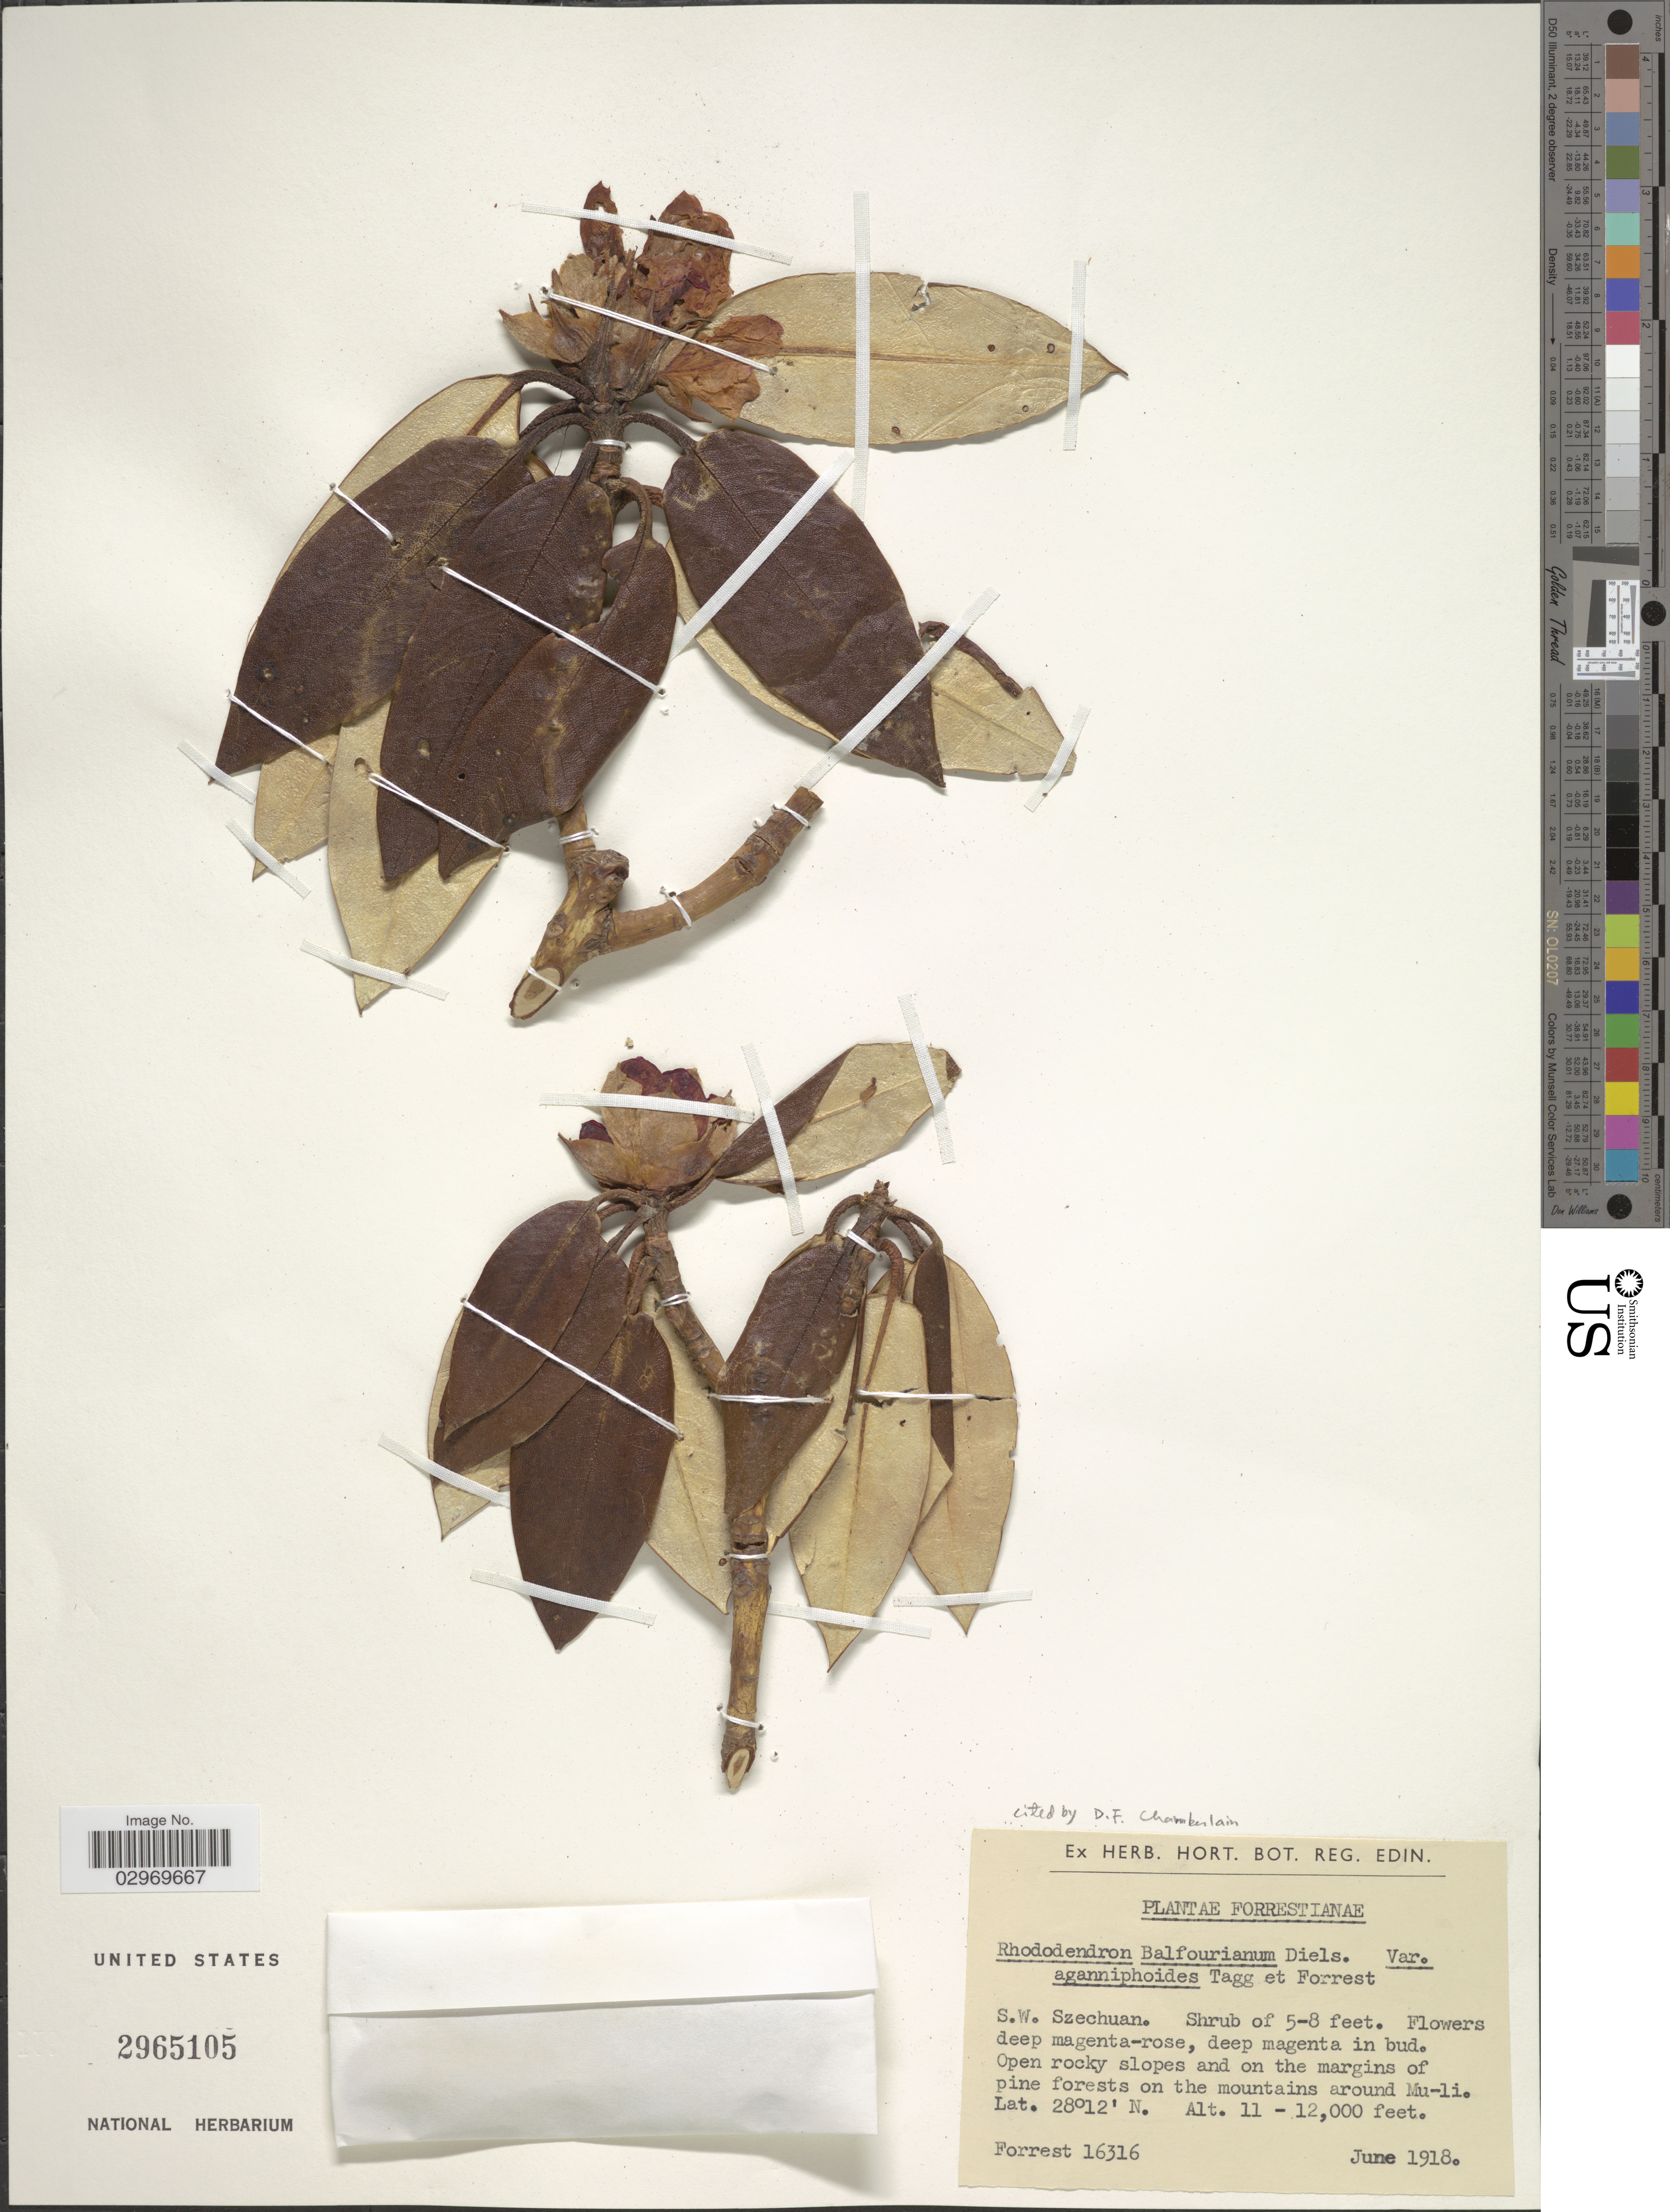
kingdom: Plantae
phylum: Tracheophyta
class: Magnoliopsida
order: Ericales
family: Ericaceae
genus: Rhododendron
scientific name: Rhododendron balfourianum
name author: Diels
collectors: -. Forrest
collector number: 16316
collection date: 1918-06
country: China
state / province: Sichuan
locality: S.W. Szechuan. Open rocky slopes and on the margins of pine forests on the mountains around Mu-li.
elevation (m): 3353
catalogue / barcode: US 2965105